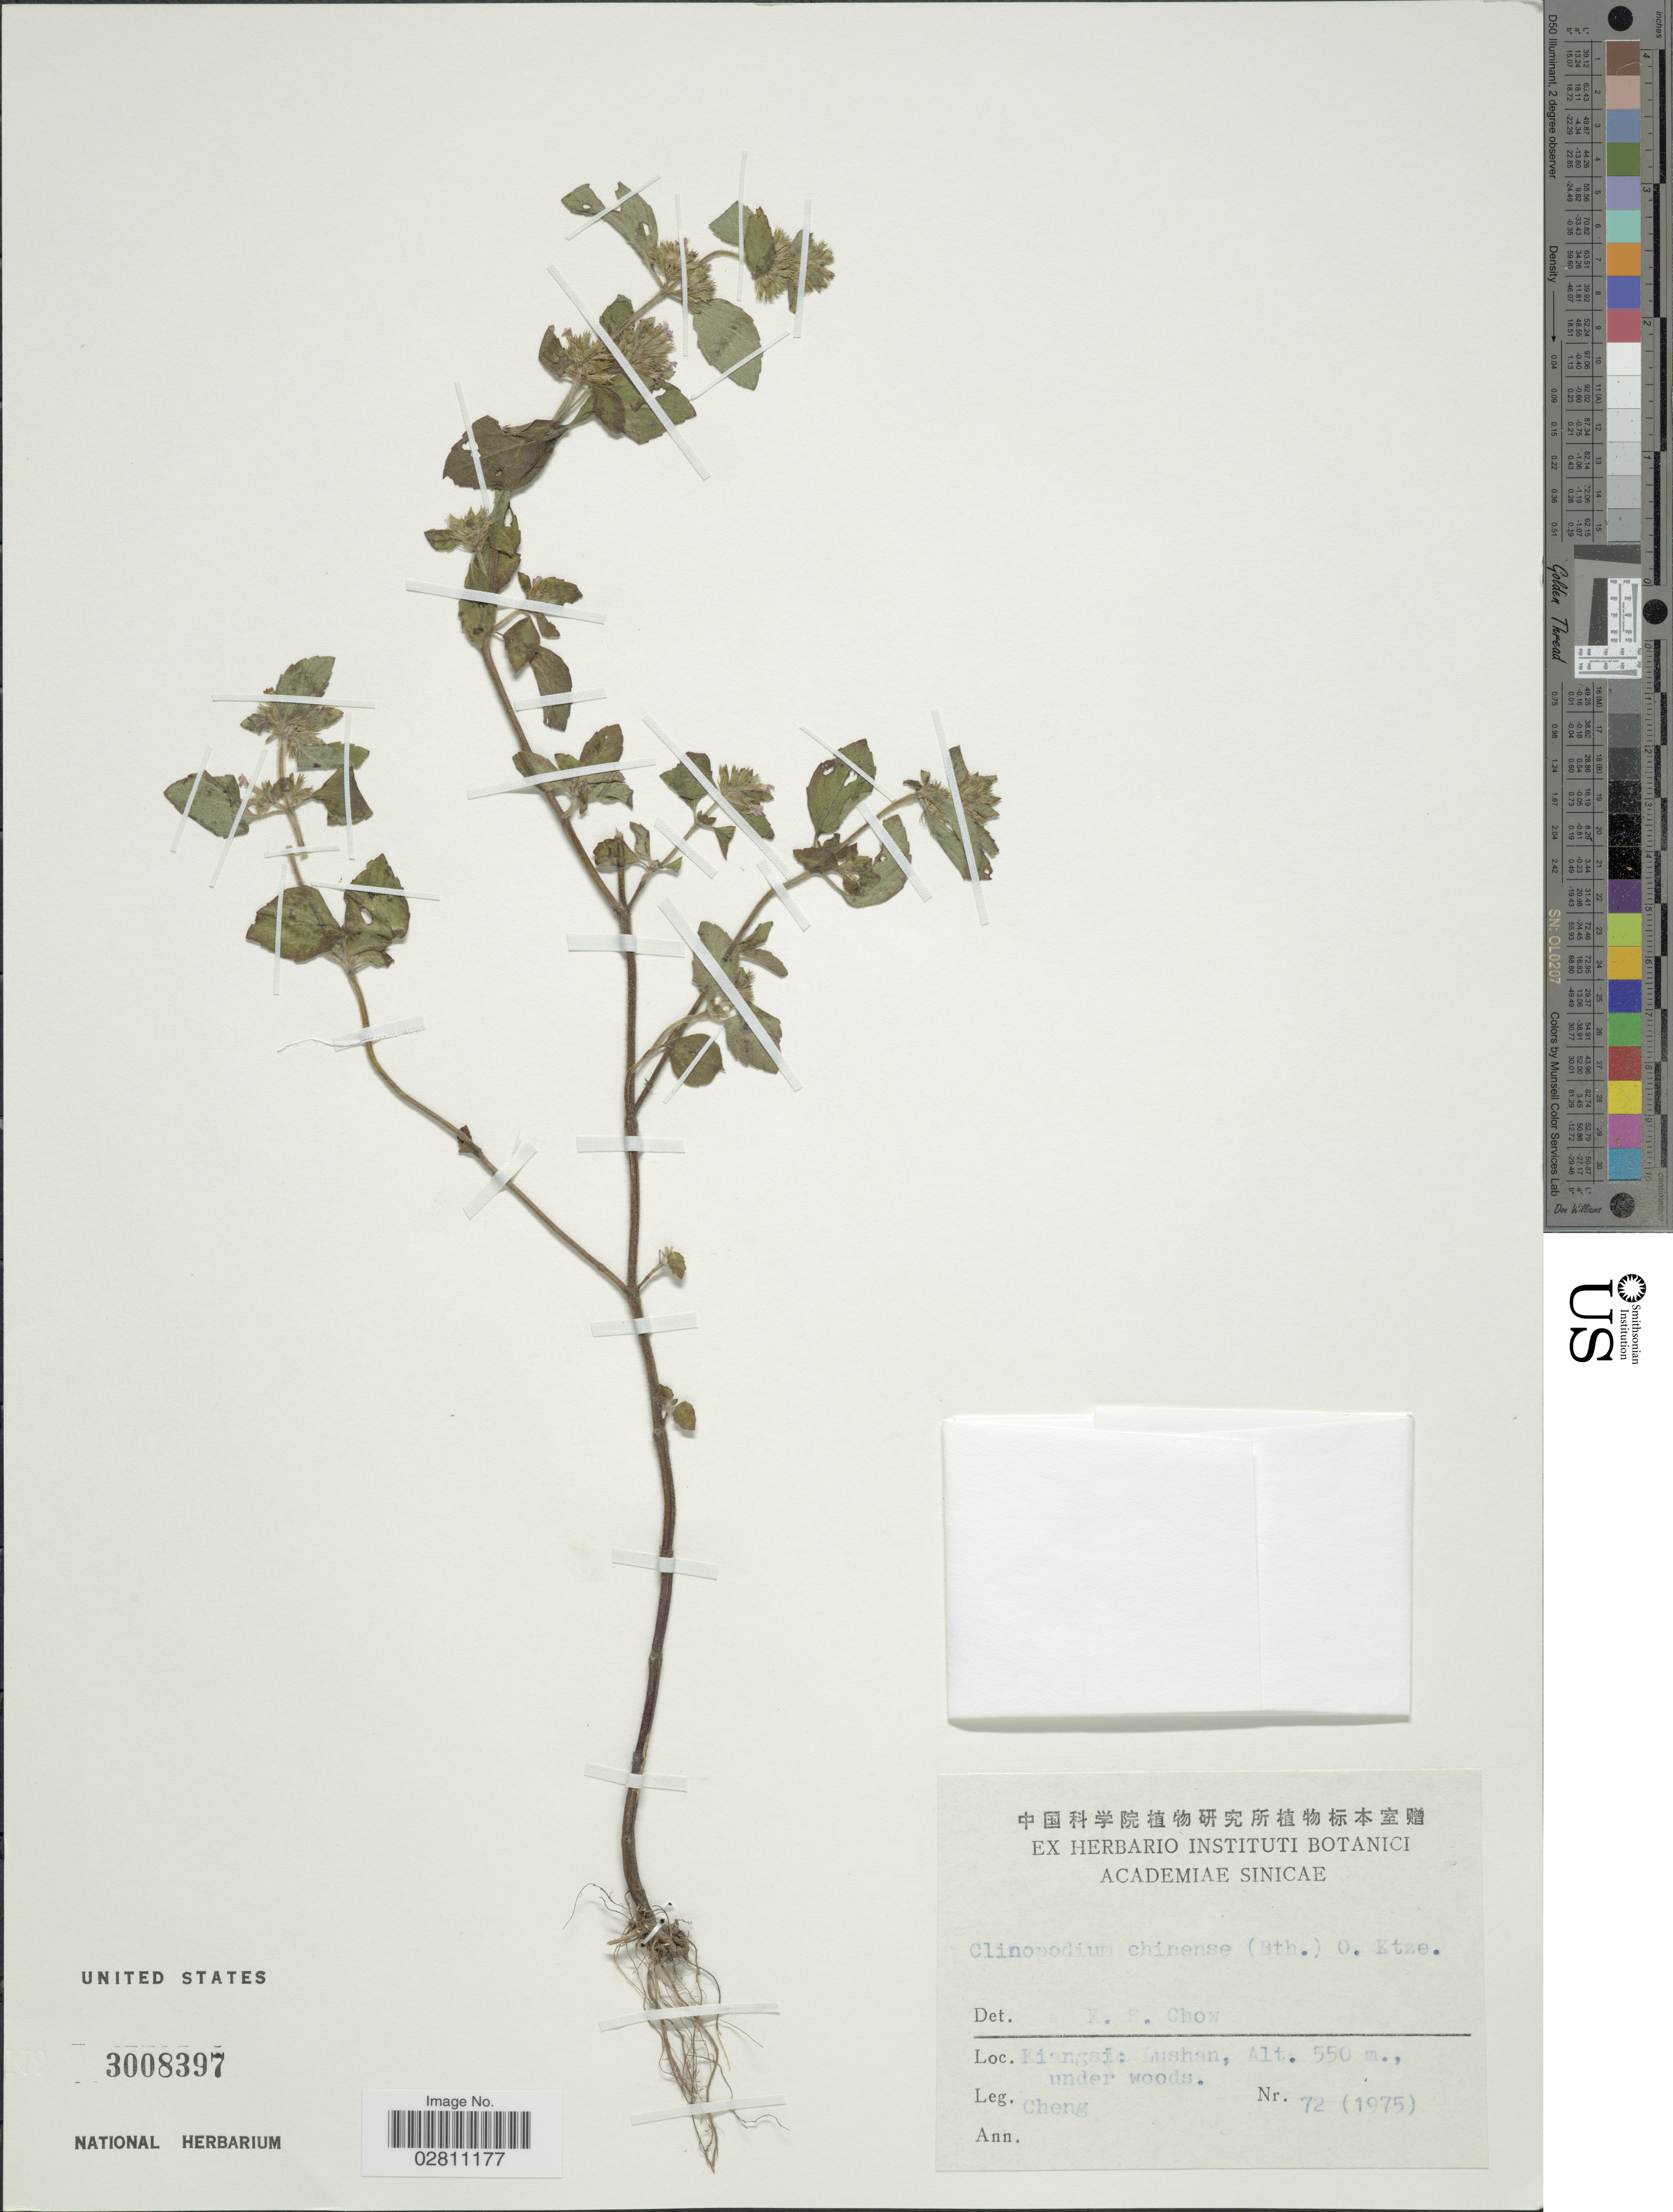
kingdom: Plantae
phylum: Tracheophyta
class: Magnoliopsida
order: Lamiales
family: Lamiaceae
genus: Clinopodium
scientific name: Clinopodium chinense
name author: (Benth.) Kuntze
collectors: -. Cheng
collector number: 72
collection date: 1975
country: China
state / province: Jiangxi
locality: Kiangsi: Lushan.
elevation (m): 550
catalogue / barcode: US 3008397